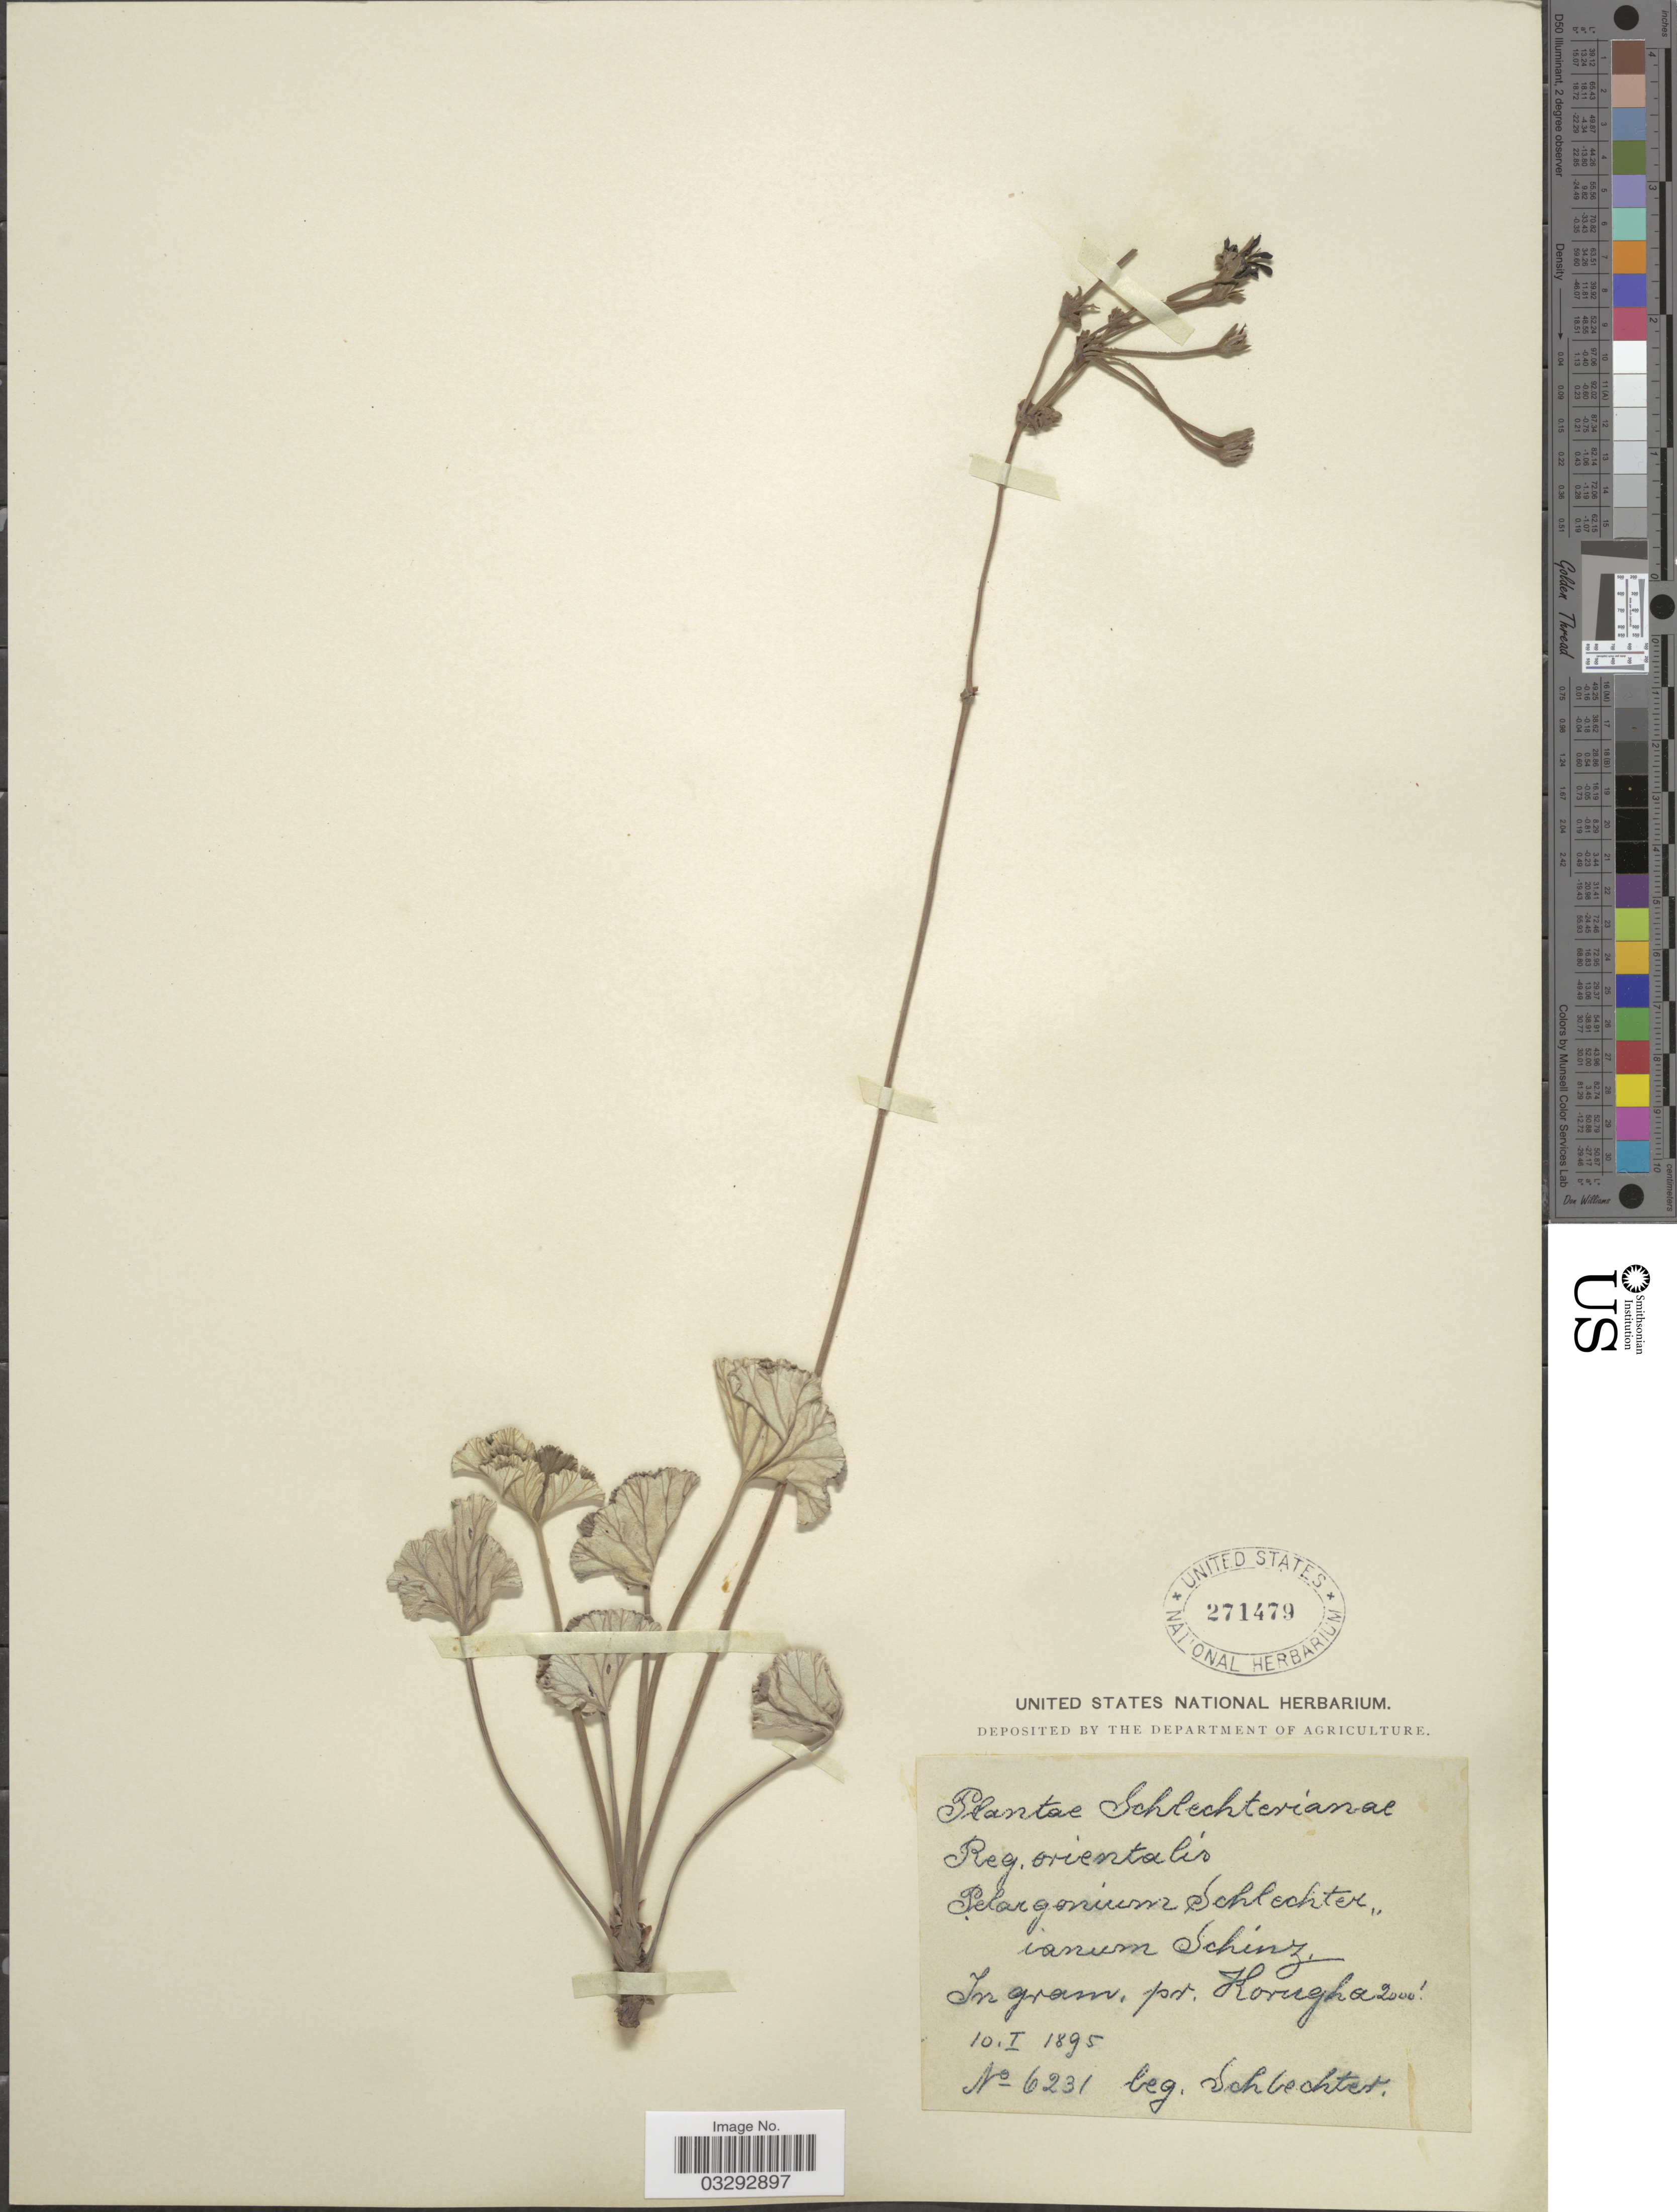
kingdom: Plantae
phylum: Tracheophyta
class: Magnoliopsida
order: Geraniales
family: Geraniaceae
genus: Pelargonium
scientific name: Pelargonium schlechterianum Schinz ined.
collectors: Schlechter, --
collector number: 6231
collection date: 1895-01-10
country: South Africa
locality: Reg. orientalis, In gram. pr. Horugha.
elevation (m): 610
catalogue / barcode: US 271479